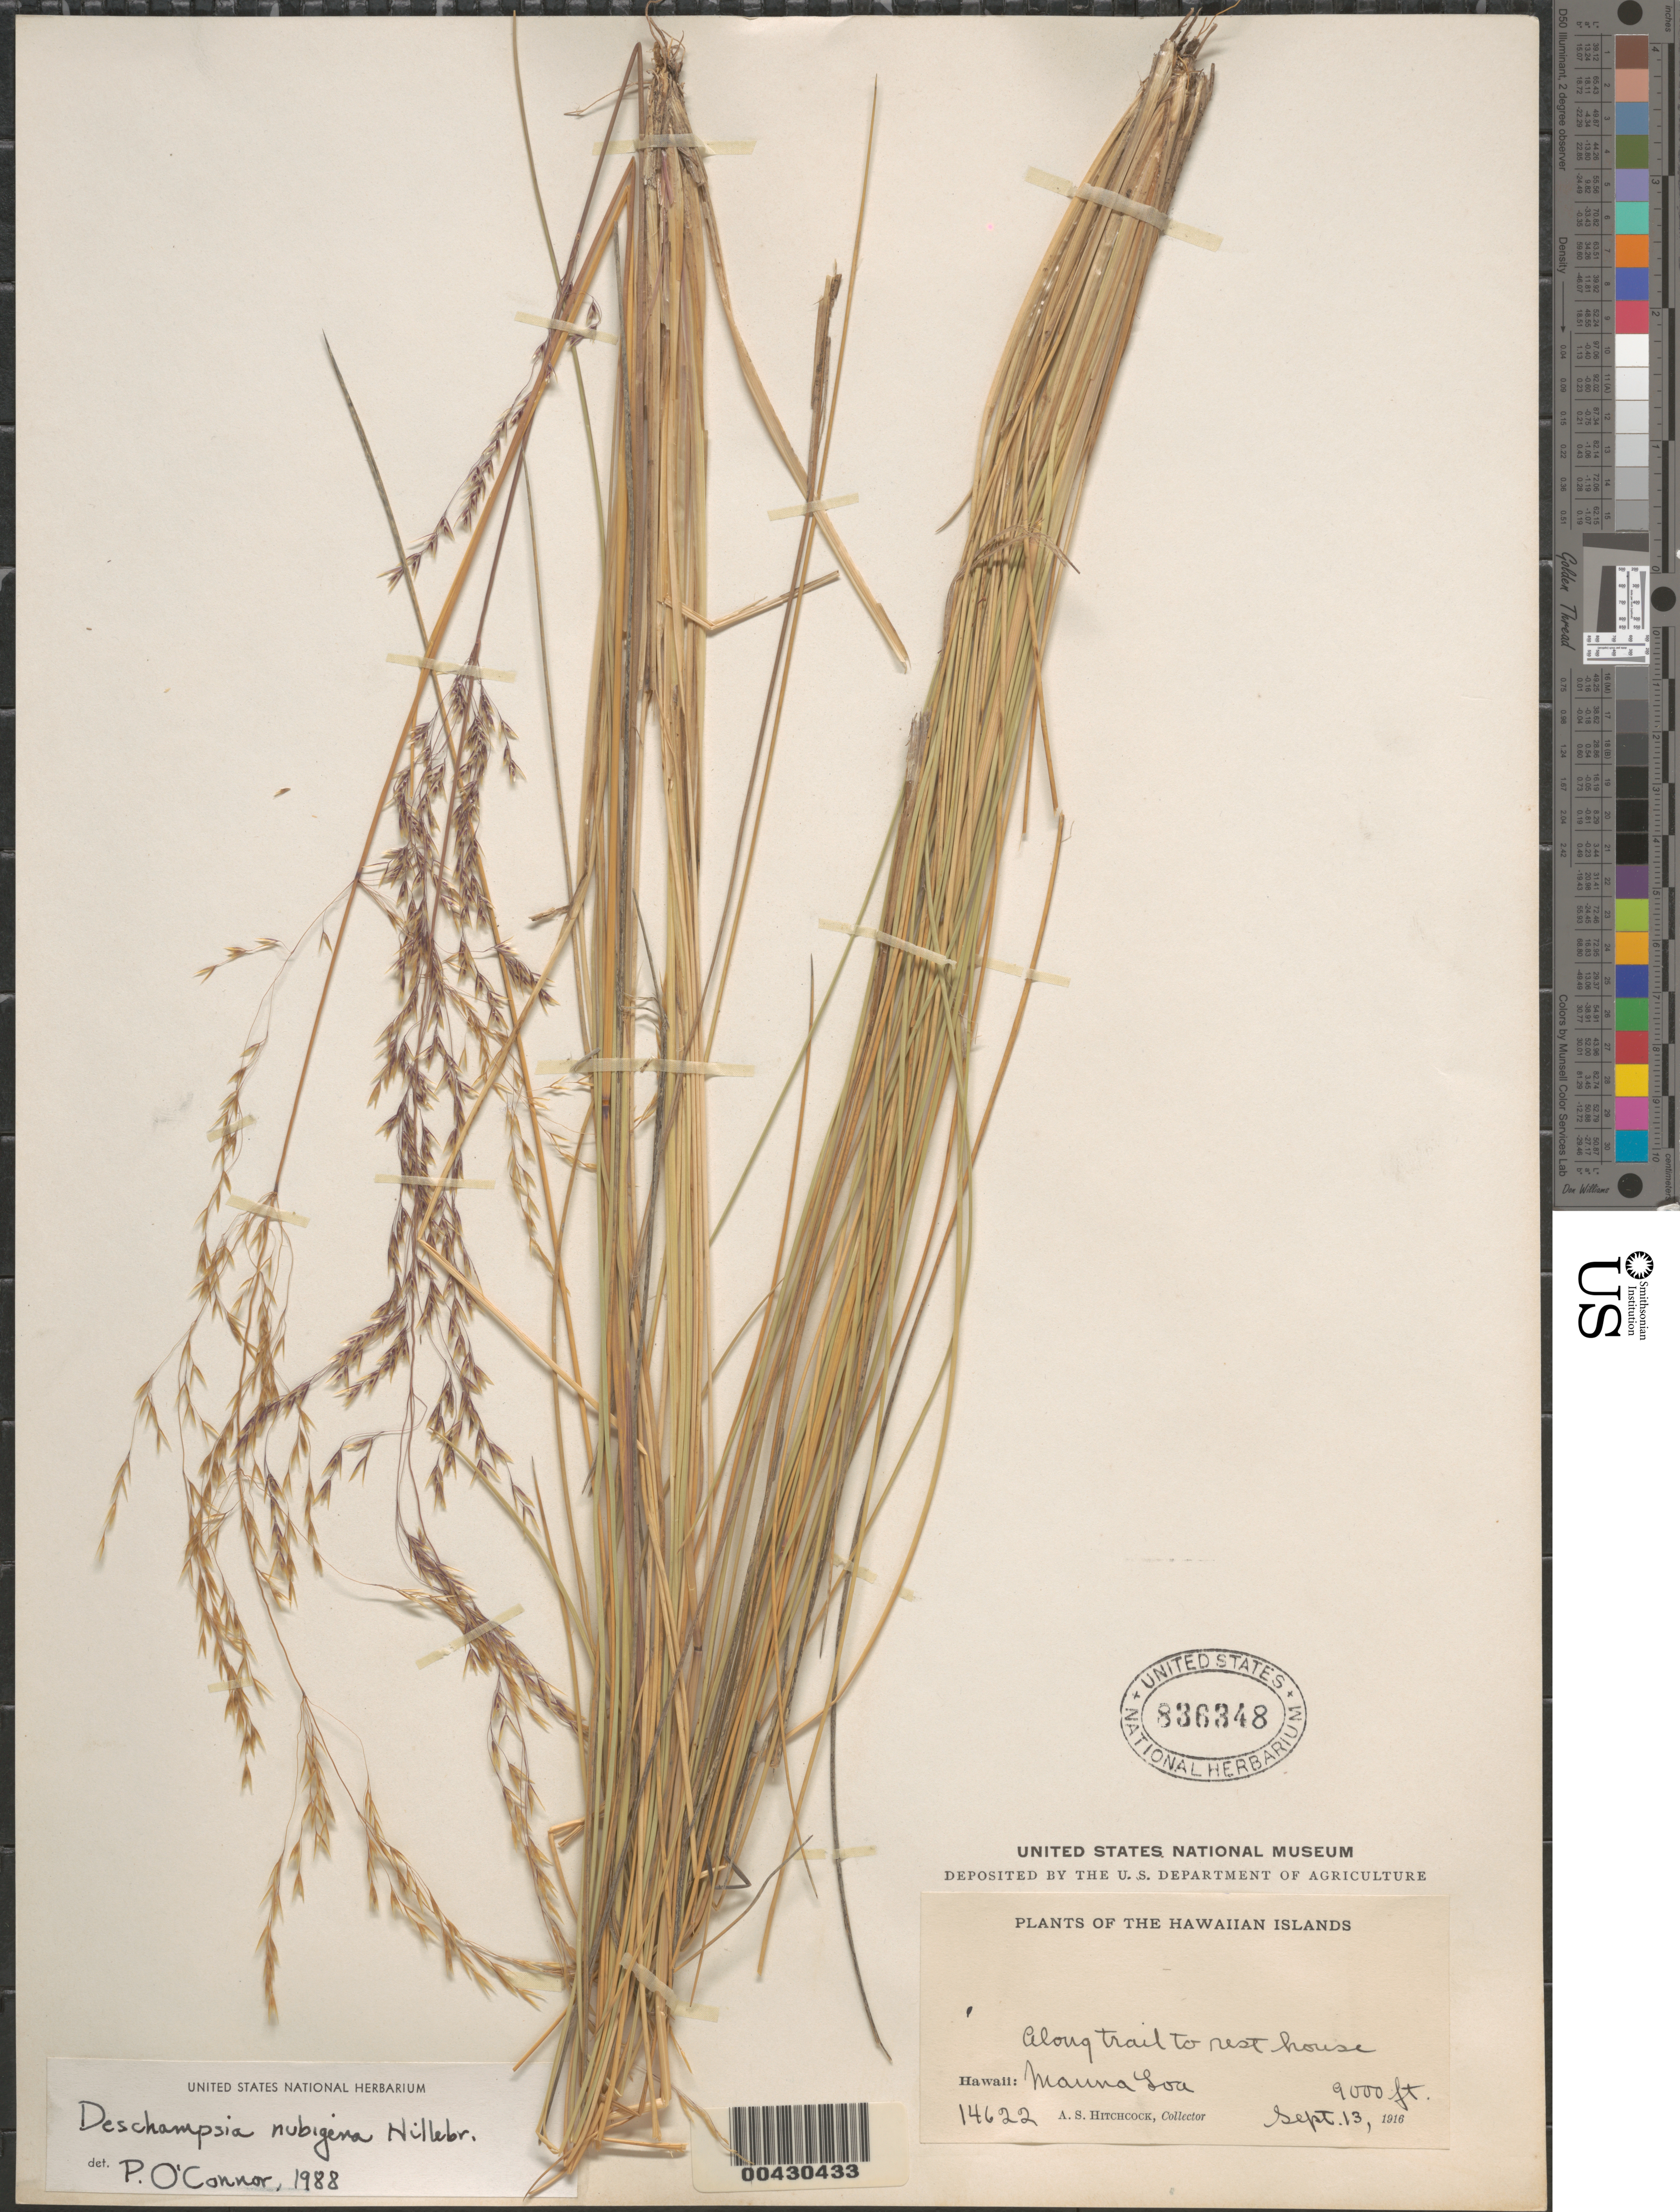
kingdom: Plantae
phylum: Tracheophyta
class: Liliopsida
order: Poales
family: Poaceae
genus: Deschampsia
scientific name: Deschampsia nubigena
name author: Hillebr.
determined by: O'Connor, P.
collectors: A. S. Hitchcock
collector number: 14622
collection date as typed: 13 Sep 1916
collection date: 1916-09-13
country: United States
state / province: Hawaii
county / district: Hawaii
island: Hawaii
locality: Mauna Loa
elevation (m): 2743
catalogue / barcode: US 836348